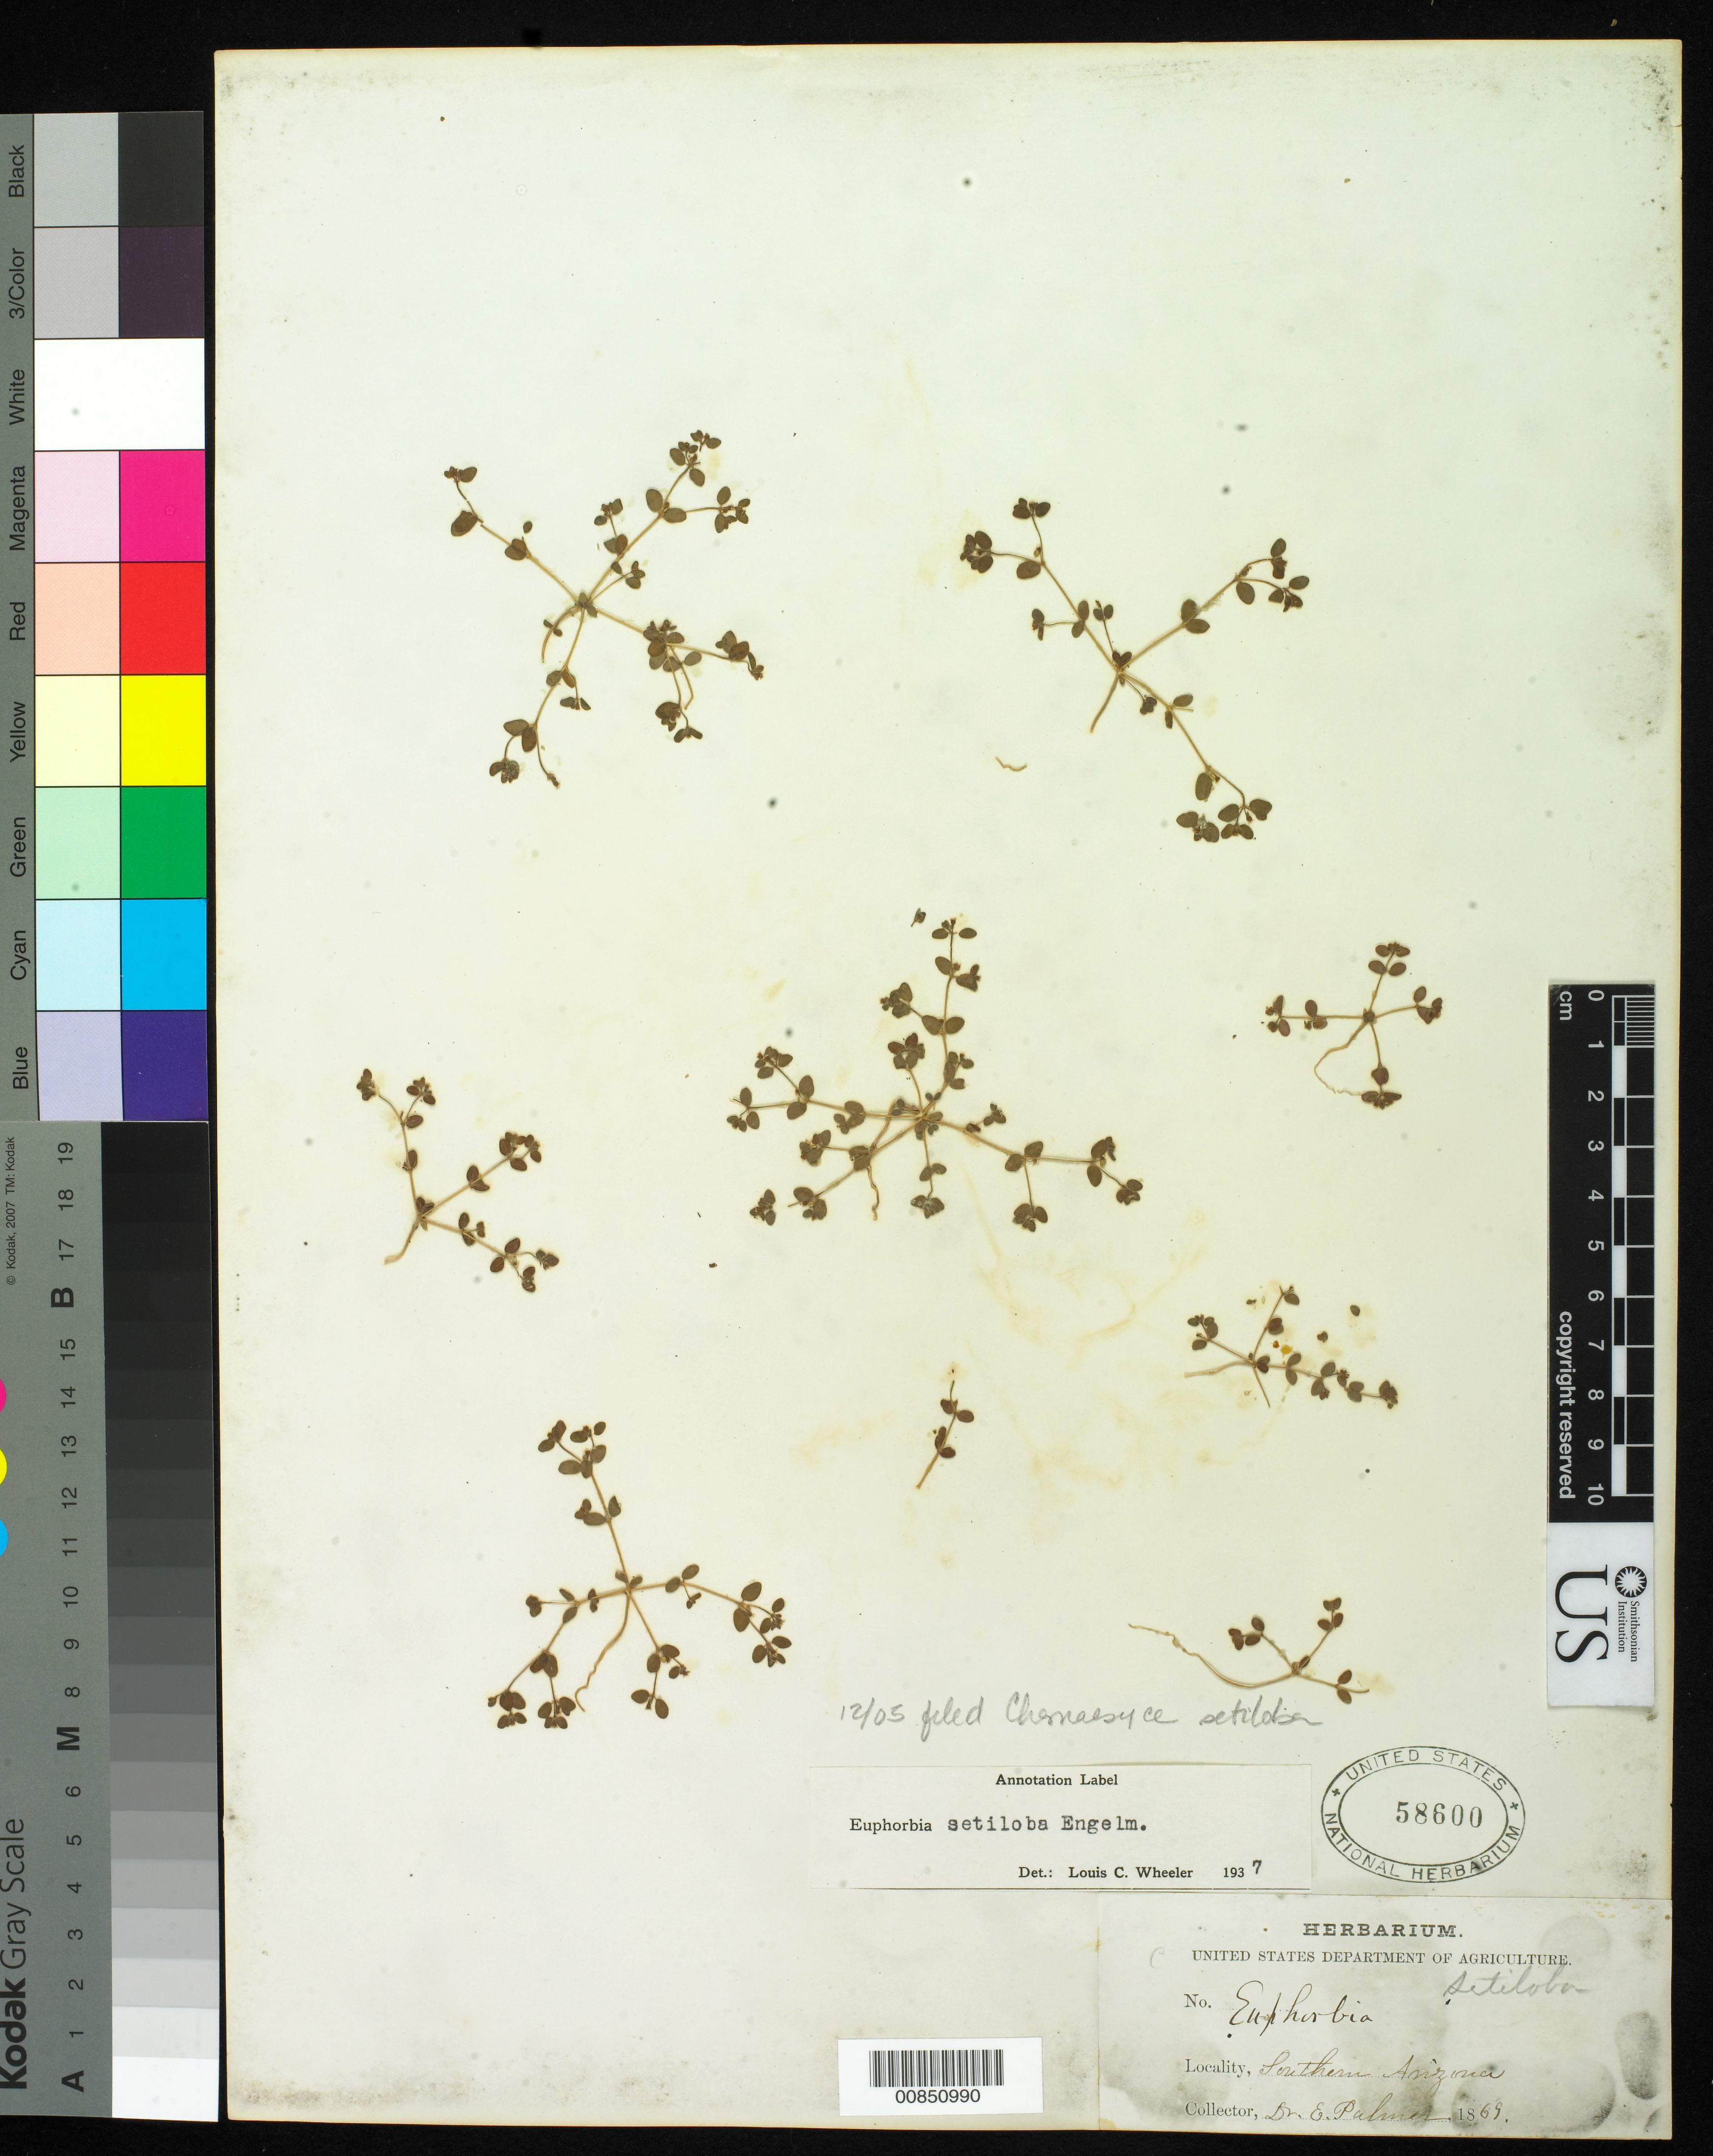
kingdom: Plantae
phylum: Tracheophyta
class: Magnoliopsida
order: Malpighiales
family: Euphorbiaceae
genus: Euphorbia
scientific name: Euphorbia setiloba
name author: Engelm.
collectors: E. Palmer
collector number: C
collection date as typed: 1869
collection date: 1869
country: United States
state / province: Arizona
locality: Southern Arizona.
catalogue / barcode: US 58600